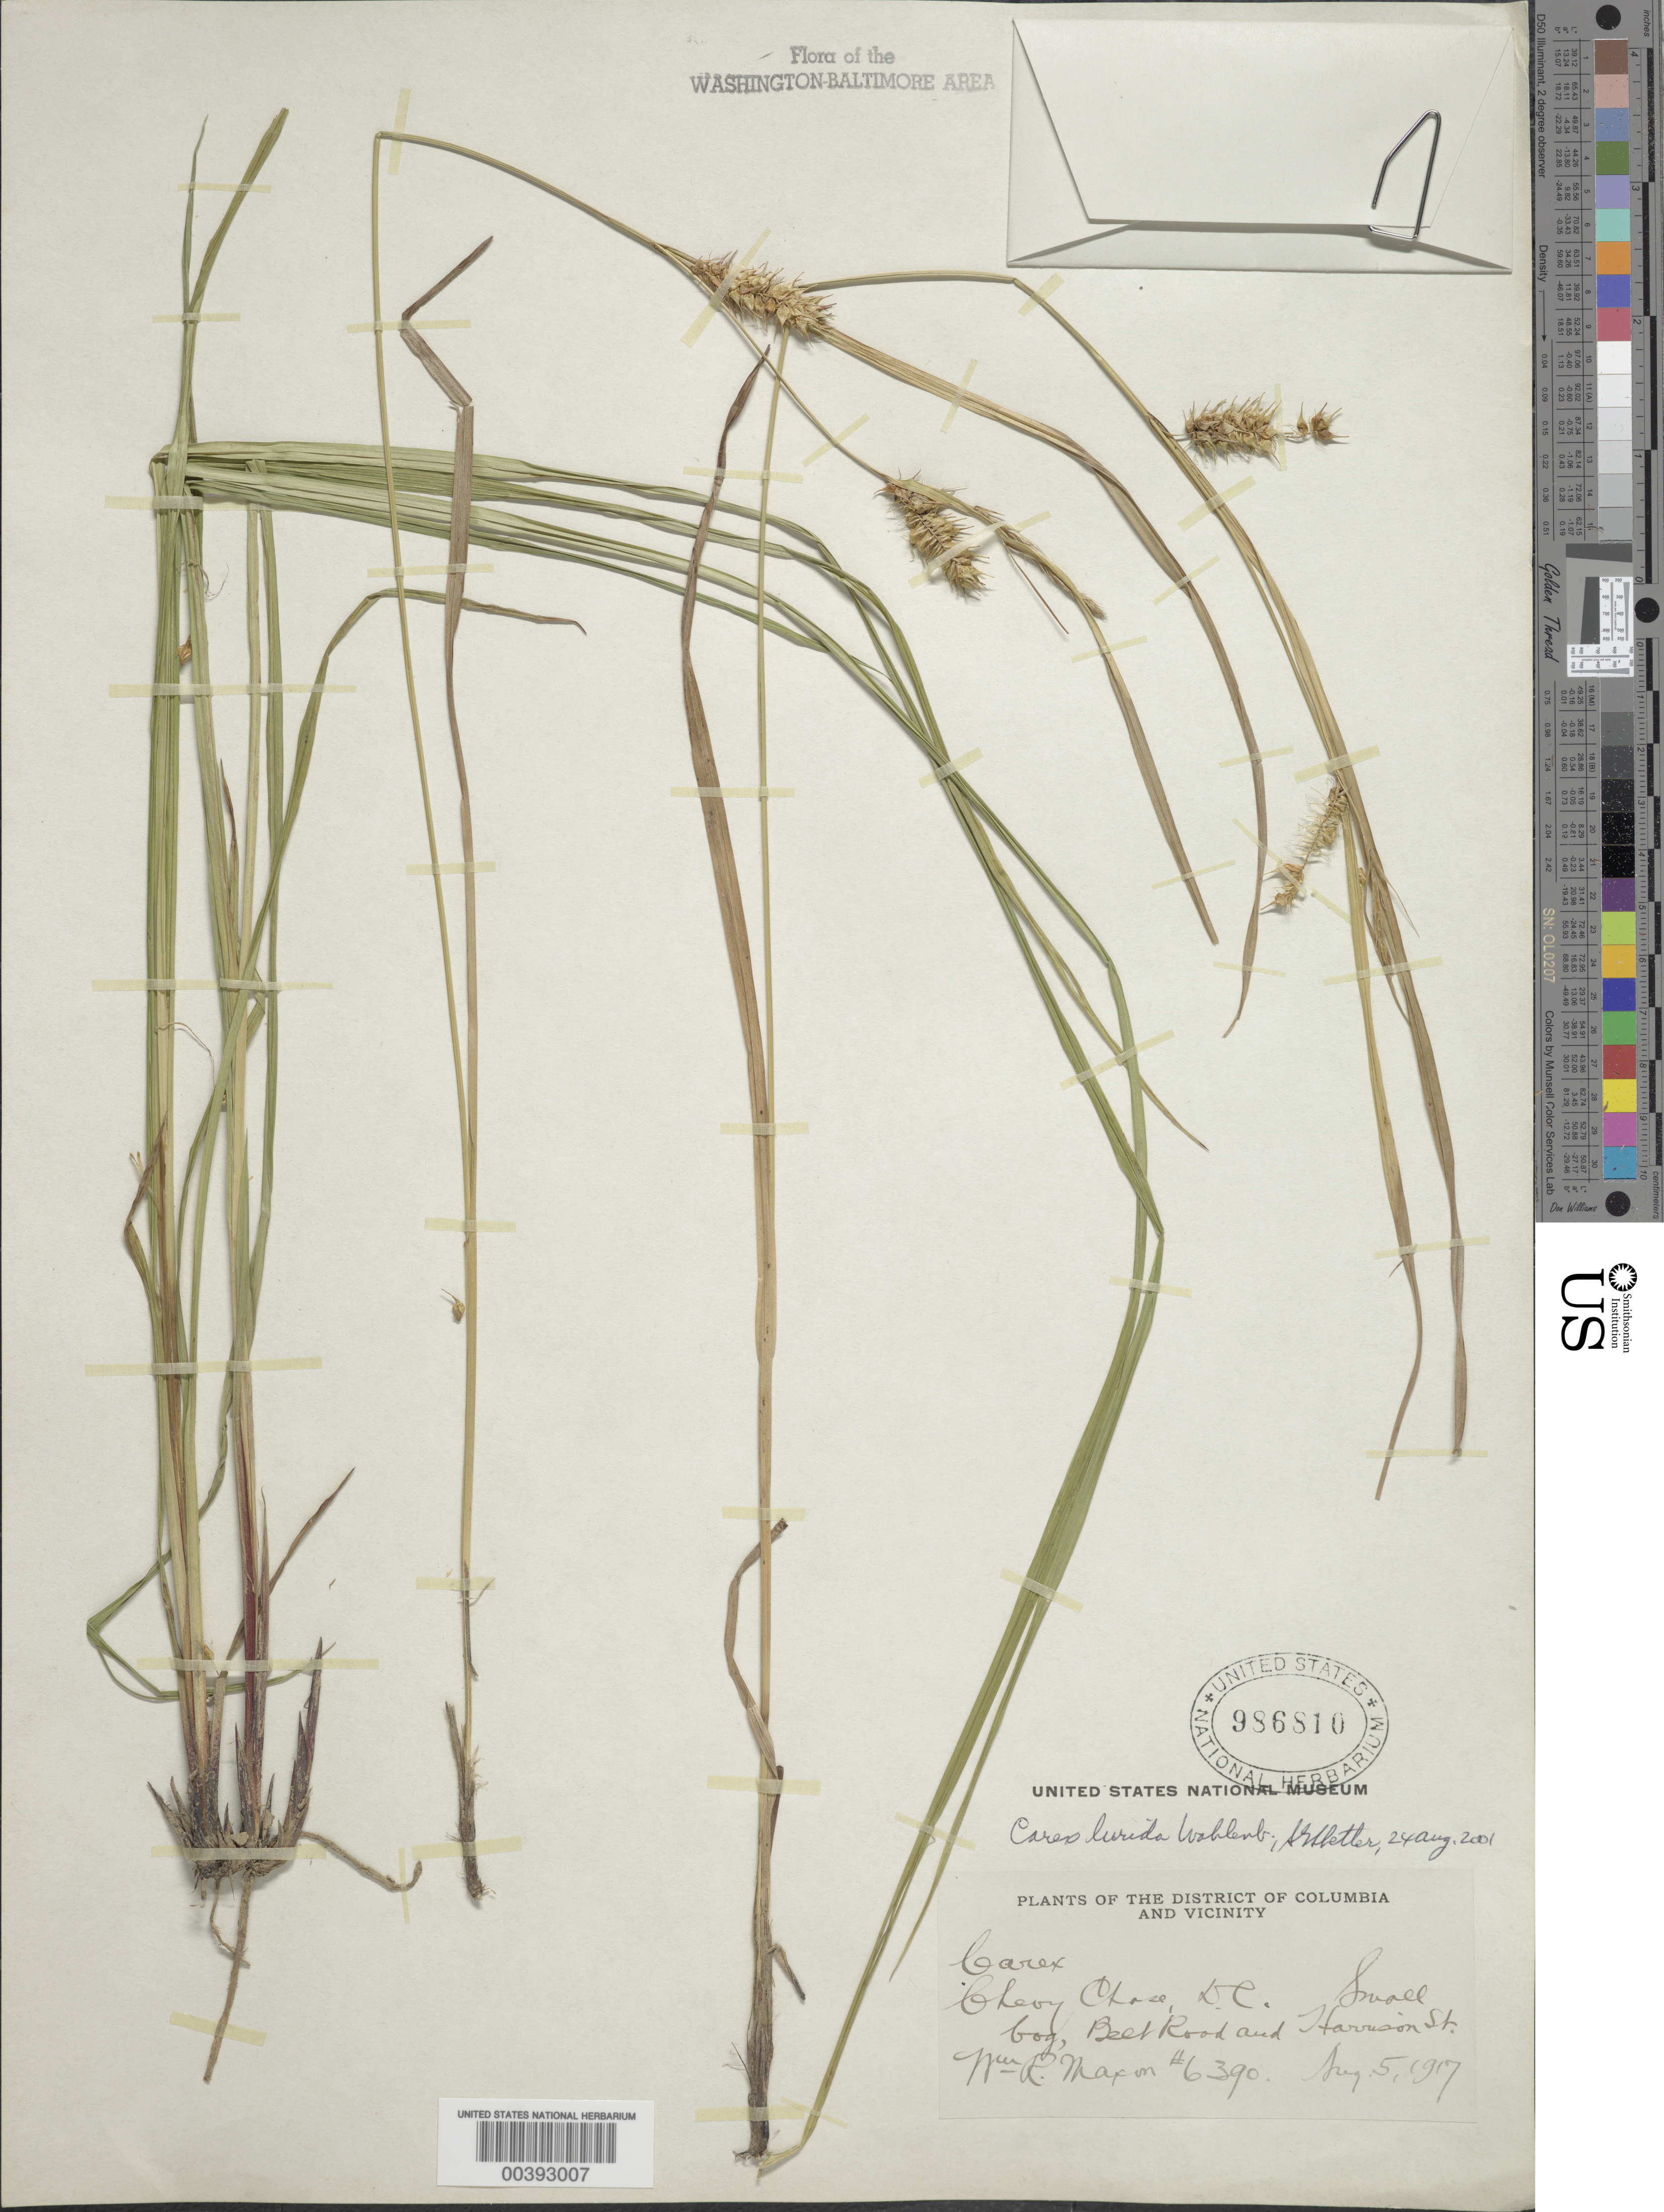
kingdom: Plantae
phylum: Tracheophyta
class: Liliopsida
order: Poales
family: Cyperaceae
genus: Carex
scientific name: Carex lurida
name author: Wahlenb.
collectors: W. R. Maxon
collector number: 6390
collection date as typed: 05 Aug 1917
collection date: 1917-08-05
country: United States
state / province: District of Columbia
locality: Chevy Chase, Beet and Harrison Sts.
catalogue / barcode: US 986810